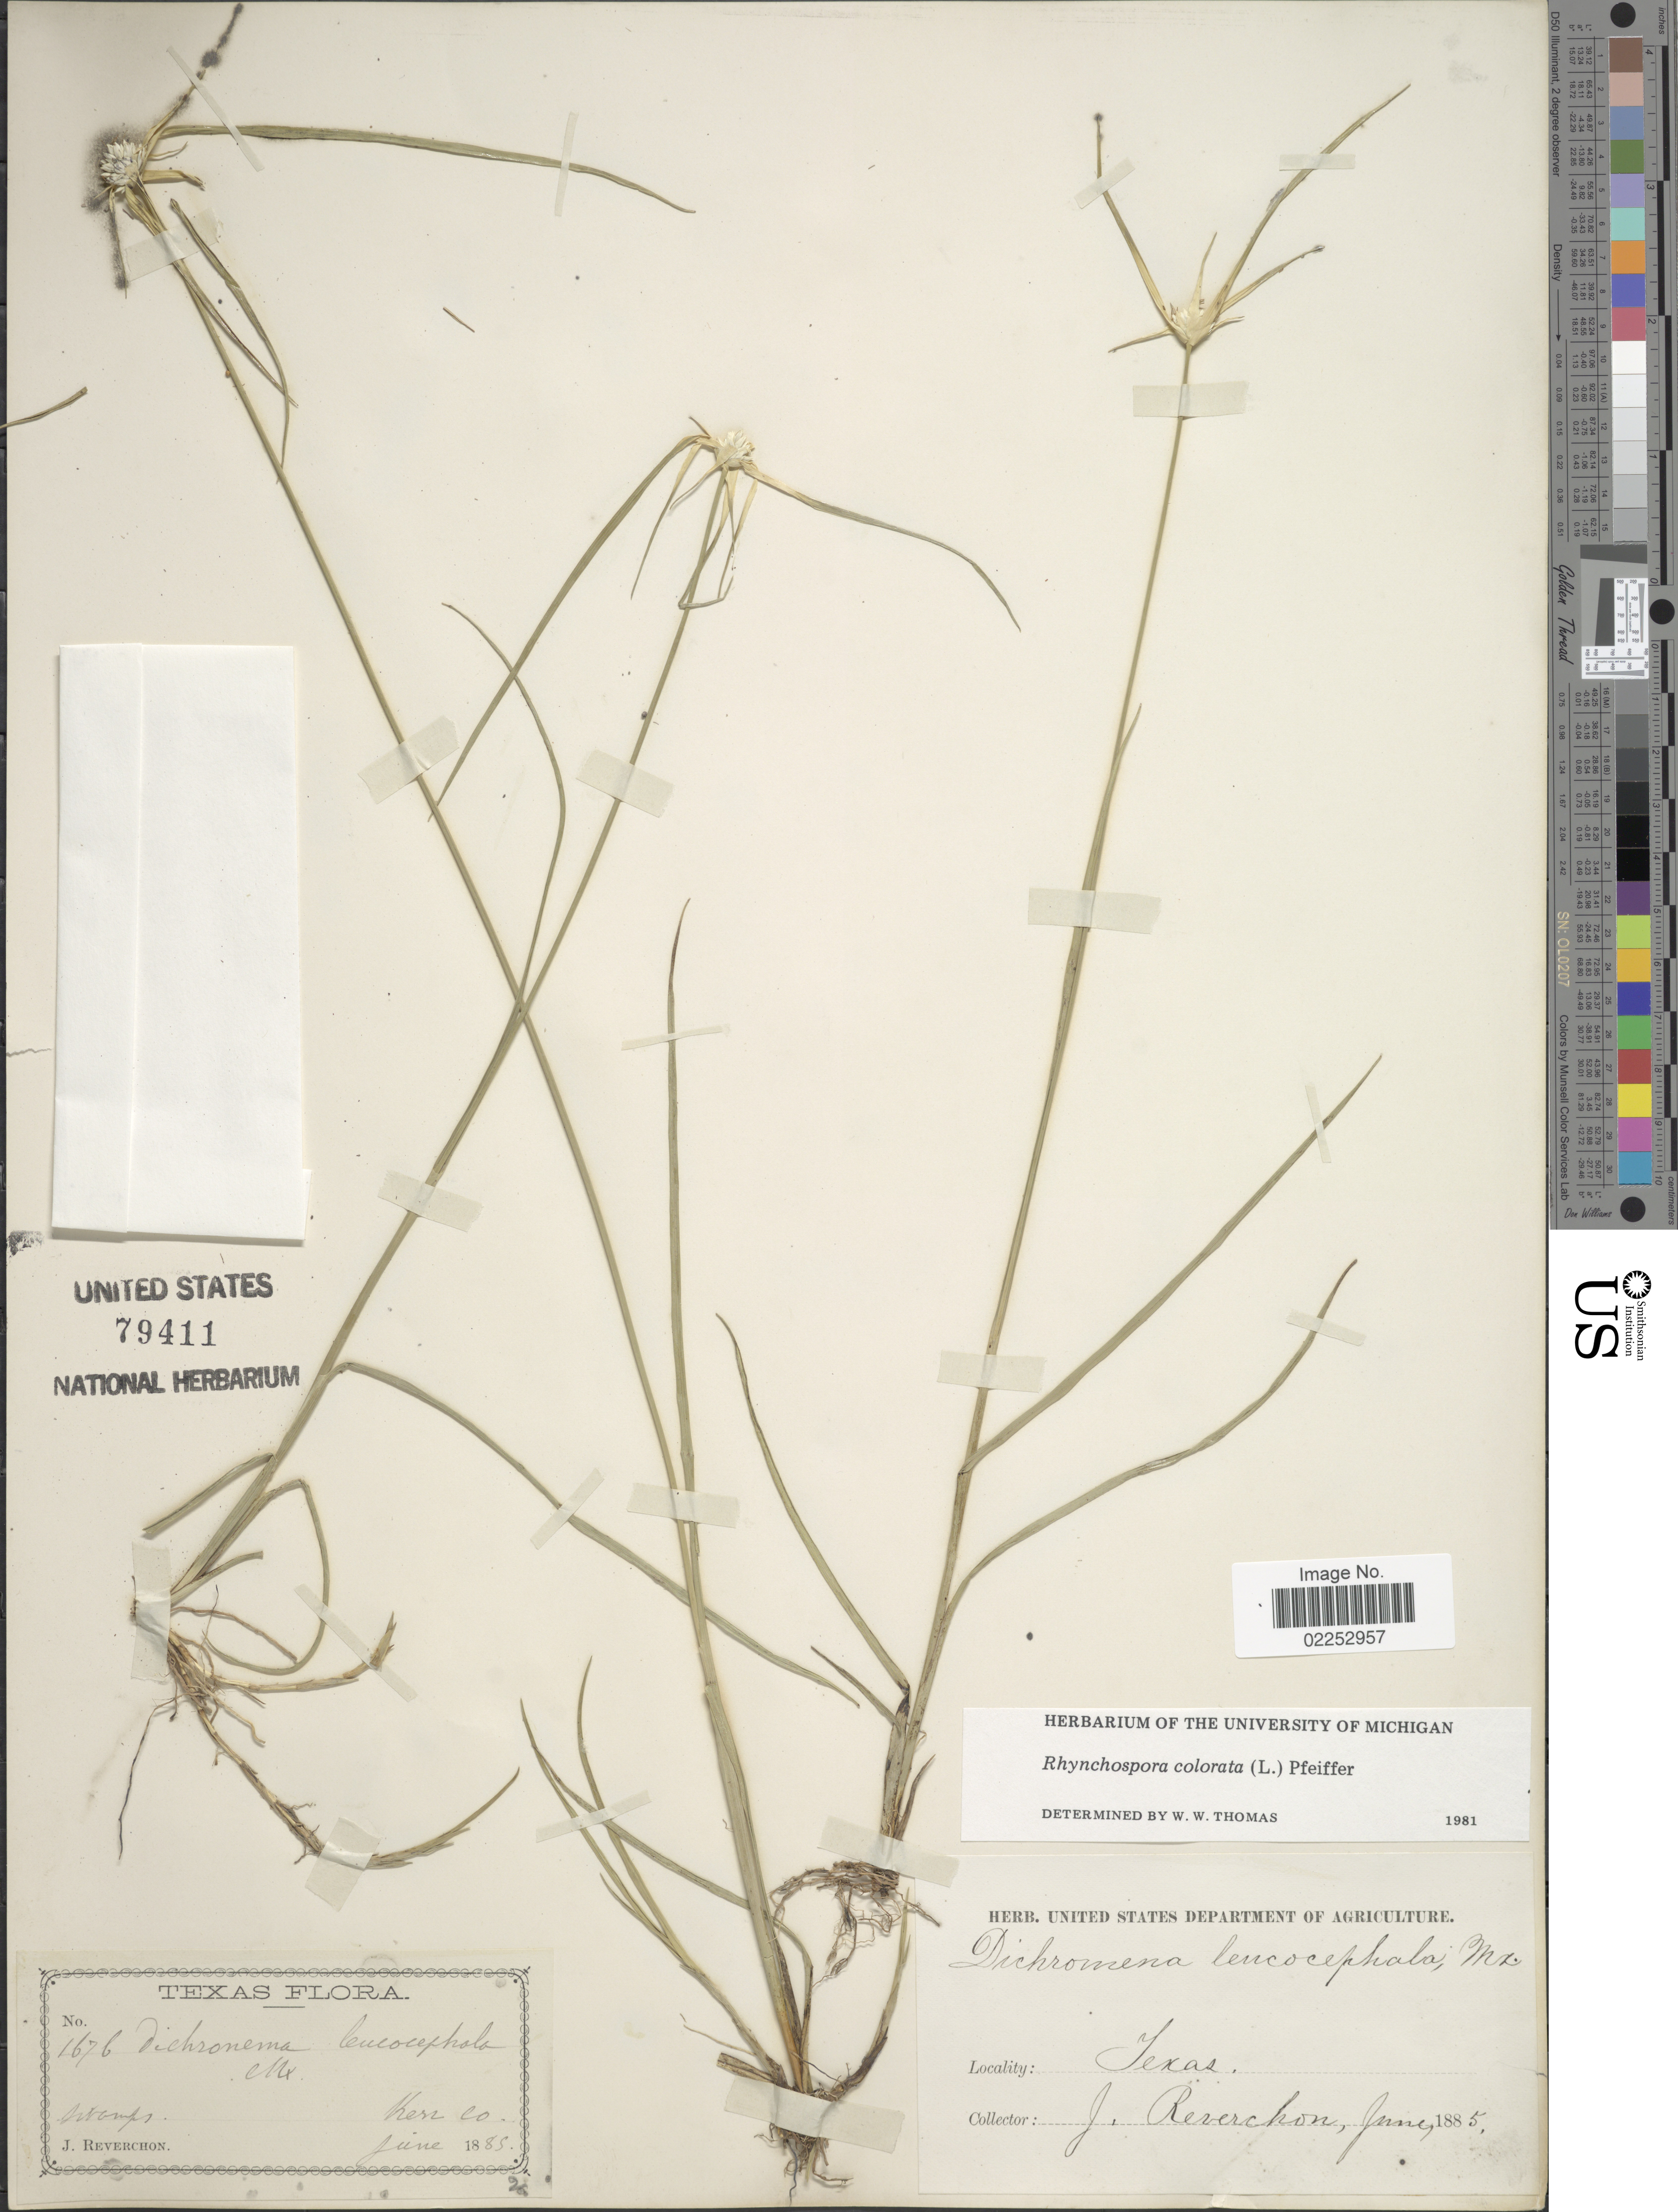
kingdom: Plantae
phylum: Tracheophyta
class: Liliopsida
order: Poales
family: Cyperaceae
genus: Rhynchospora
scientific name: Rhynchospora colorata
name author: (L.) H. Pfeiff.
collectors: J. Reverchon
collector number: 1676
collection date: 1885-06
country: United States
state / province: Texas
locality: Kerr Co.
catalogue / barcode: US 79411